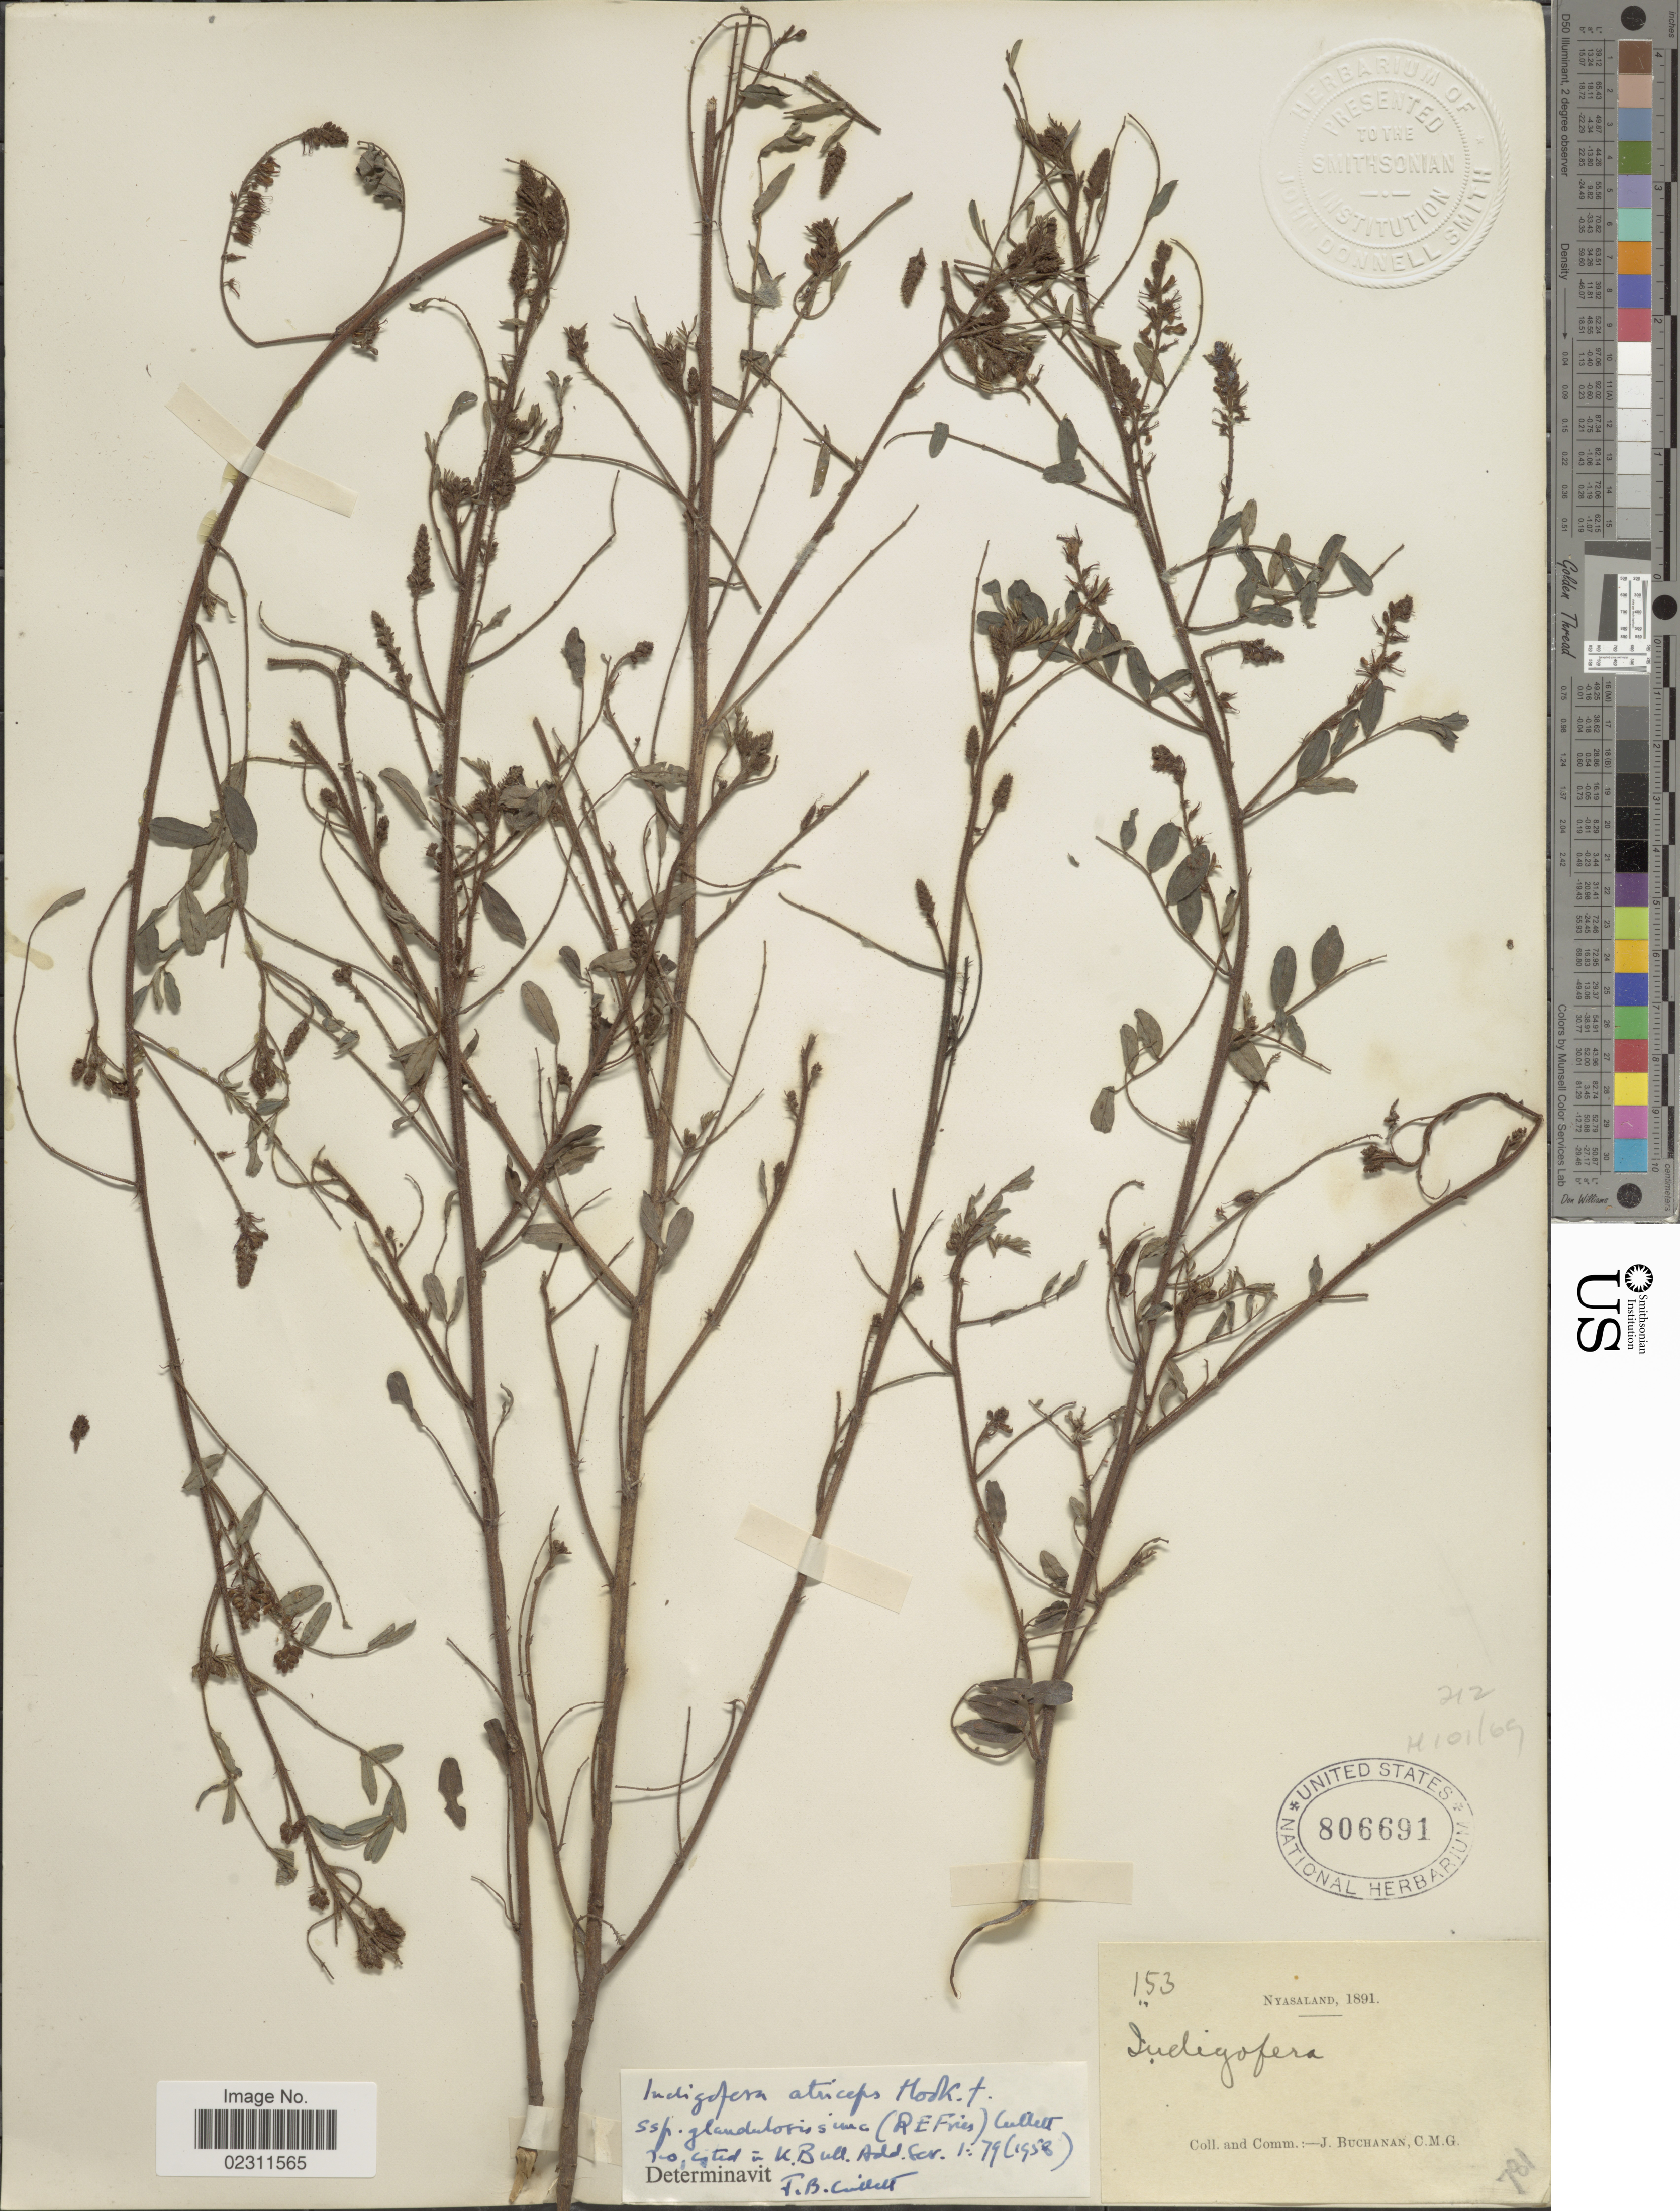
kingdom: Plantae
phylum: Tracheophyta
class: Magnoliopsida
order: Fabales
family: Fabaceae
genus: Indigofera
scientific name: Indigofera atriceps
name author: Hook. f.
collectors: J. Buchanan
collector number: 153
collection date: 1891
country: Malawi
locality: Nyasaland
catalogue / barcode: US 806691